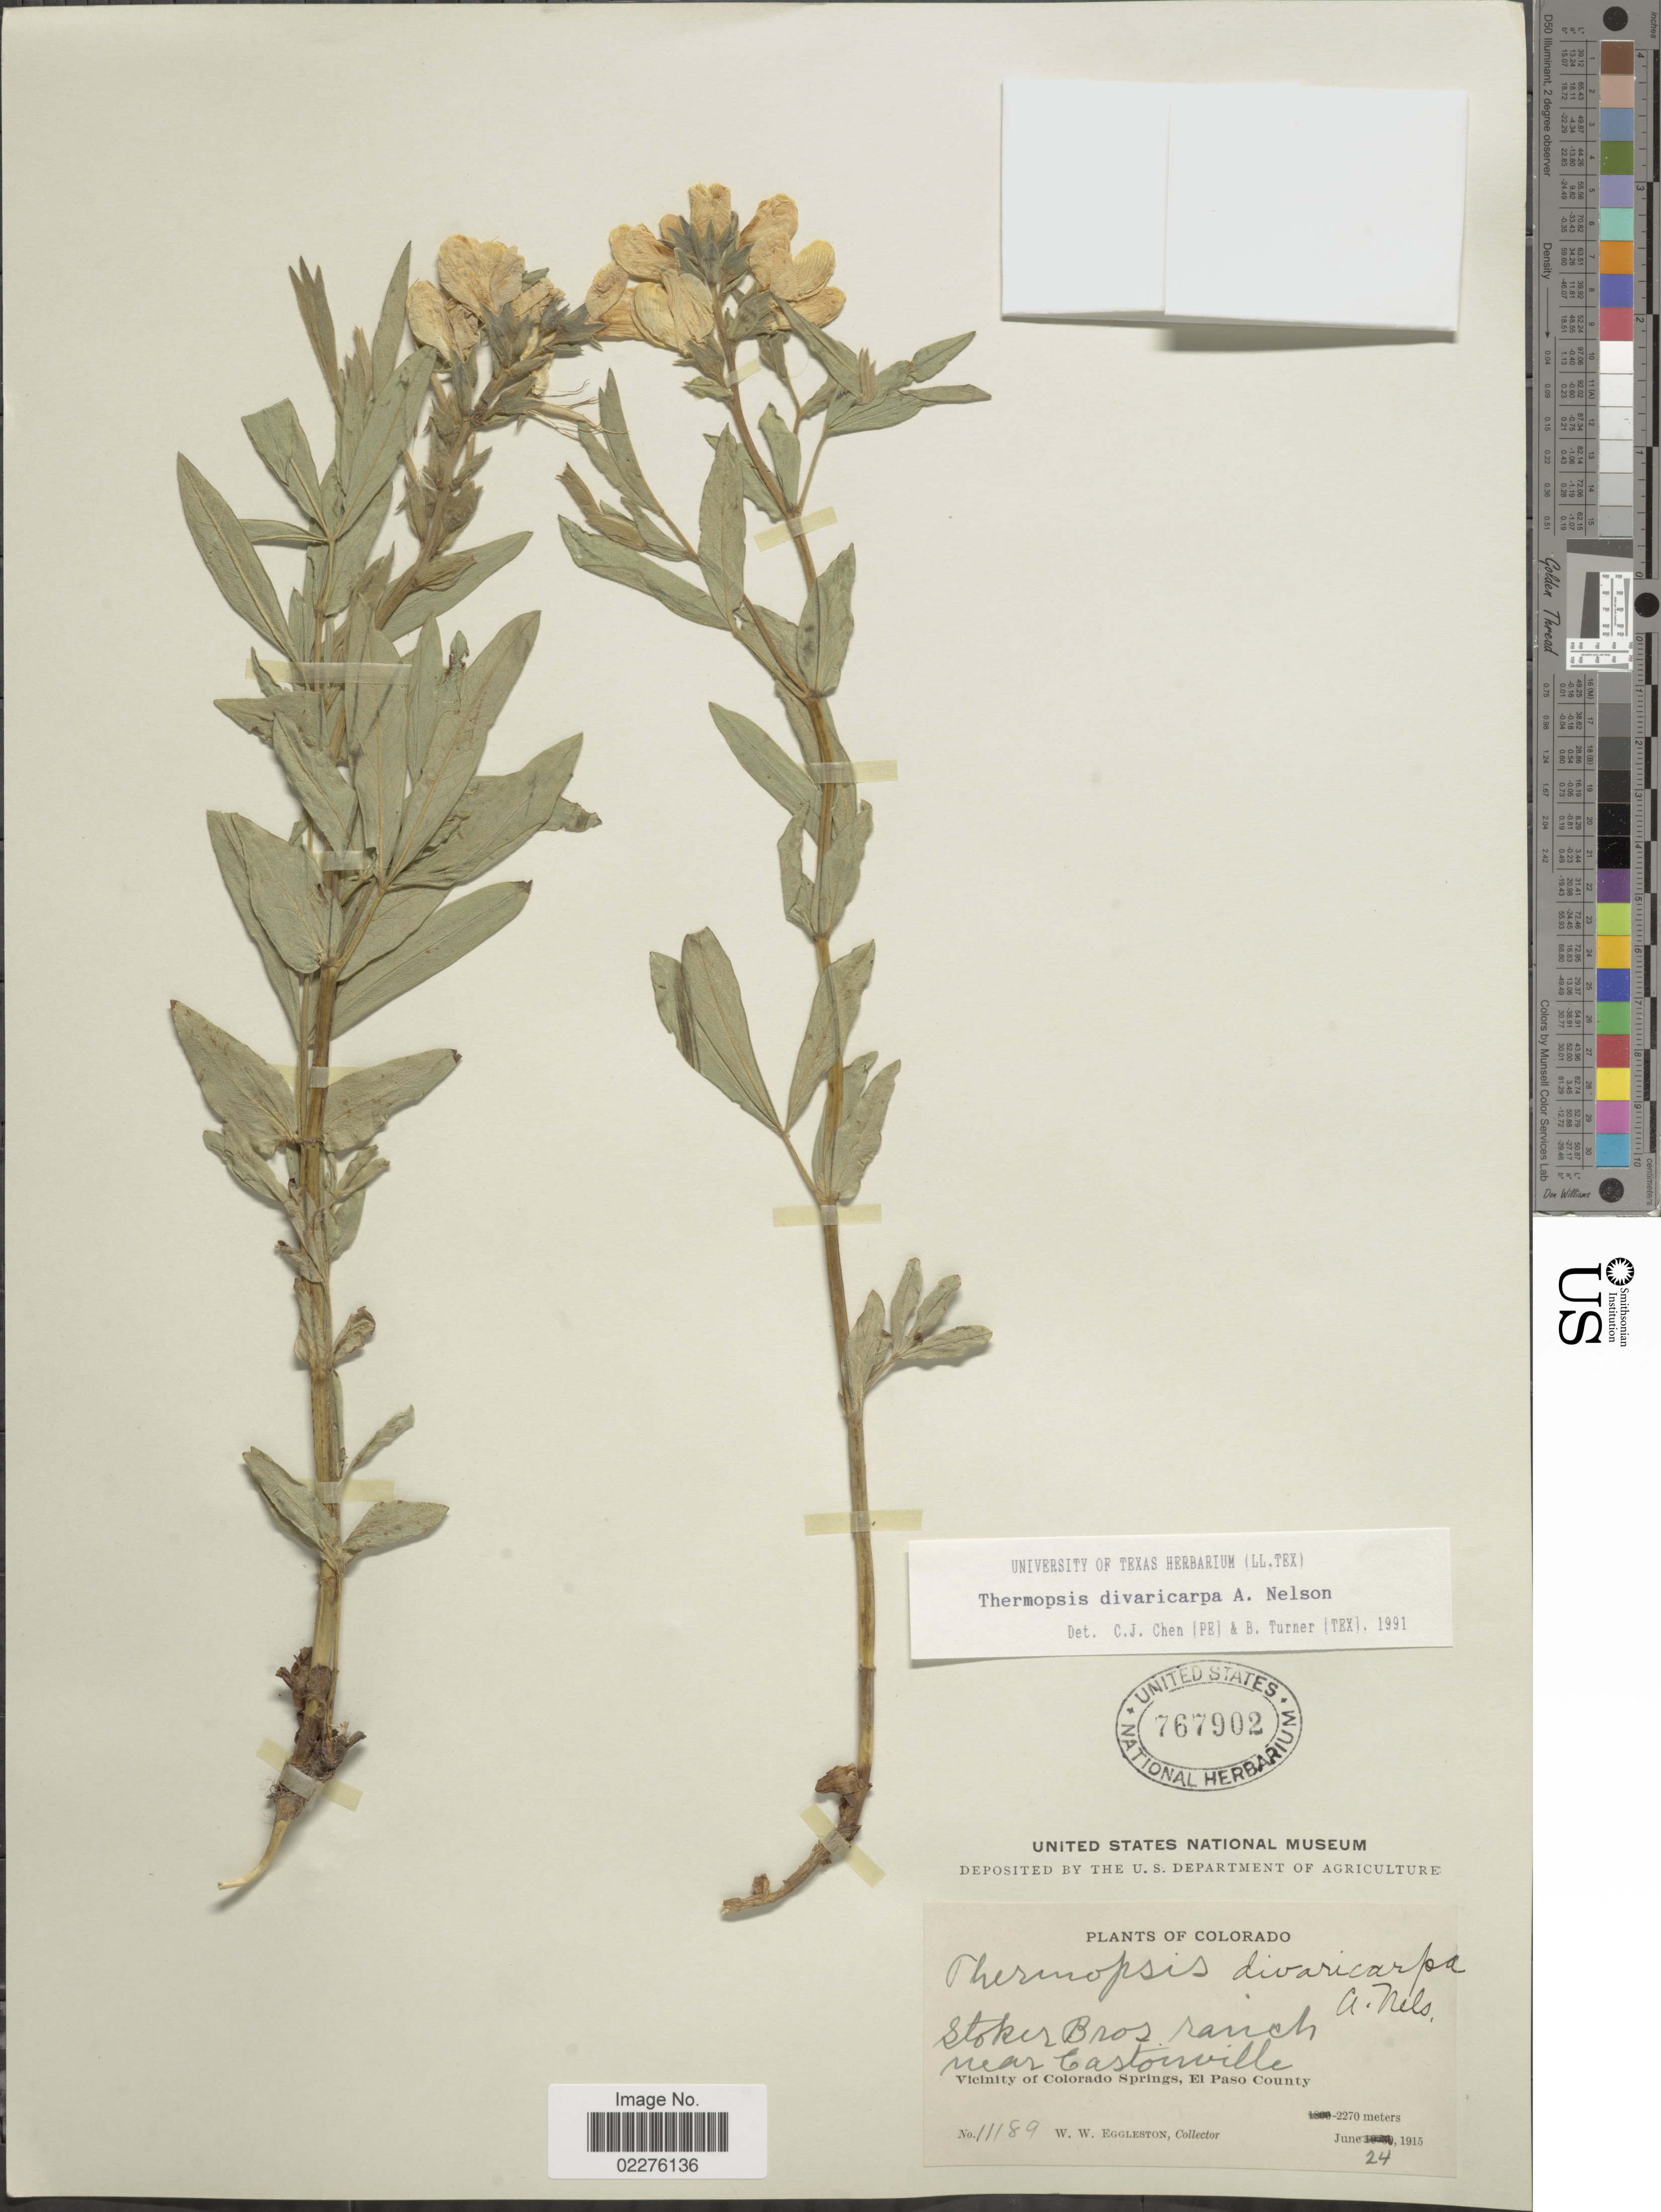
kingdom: Plantae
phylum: Tracheophyta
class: Magnoliopsida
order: Fabales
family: Fabaceae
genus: Thermopsis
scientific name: Thermopsis divaricarpa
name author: A. Nelson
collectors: W. W. Eggleston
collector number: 11189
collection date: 1915-06-24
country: United States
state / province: Colorado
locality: Stoker Bros ranch near Eastonville, Vicinity of Colorado Springs, El Paso County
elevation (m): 2270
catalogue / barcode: US 767902